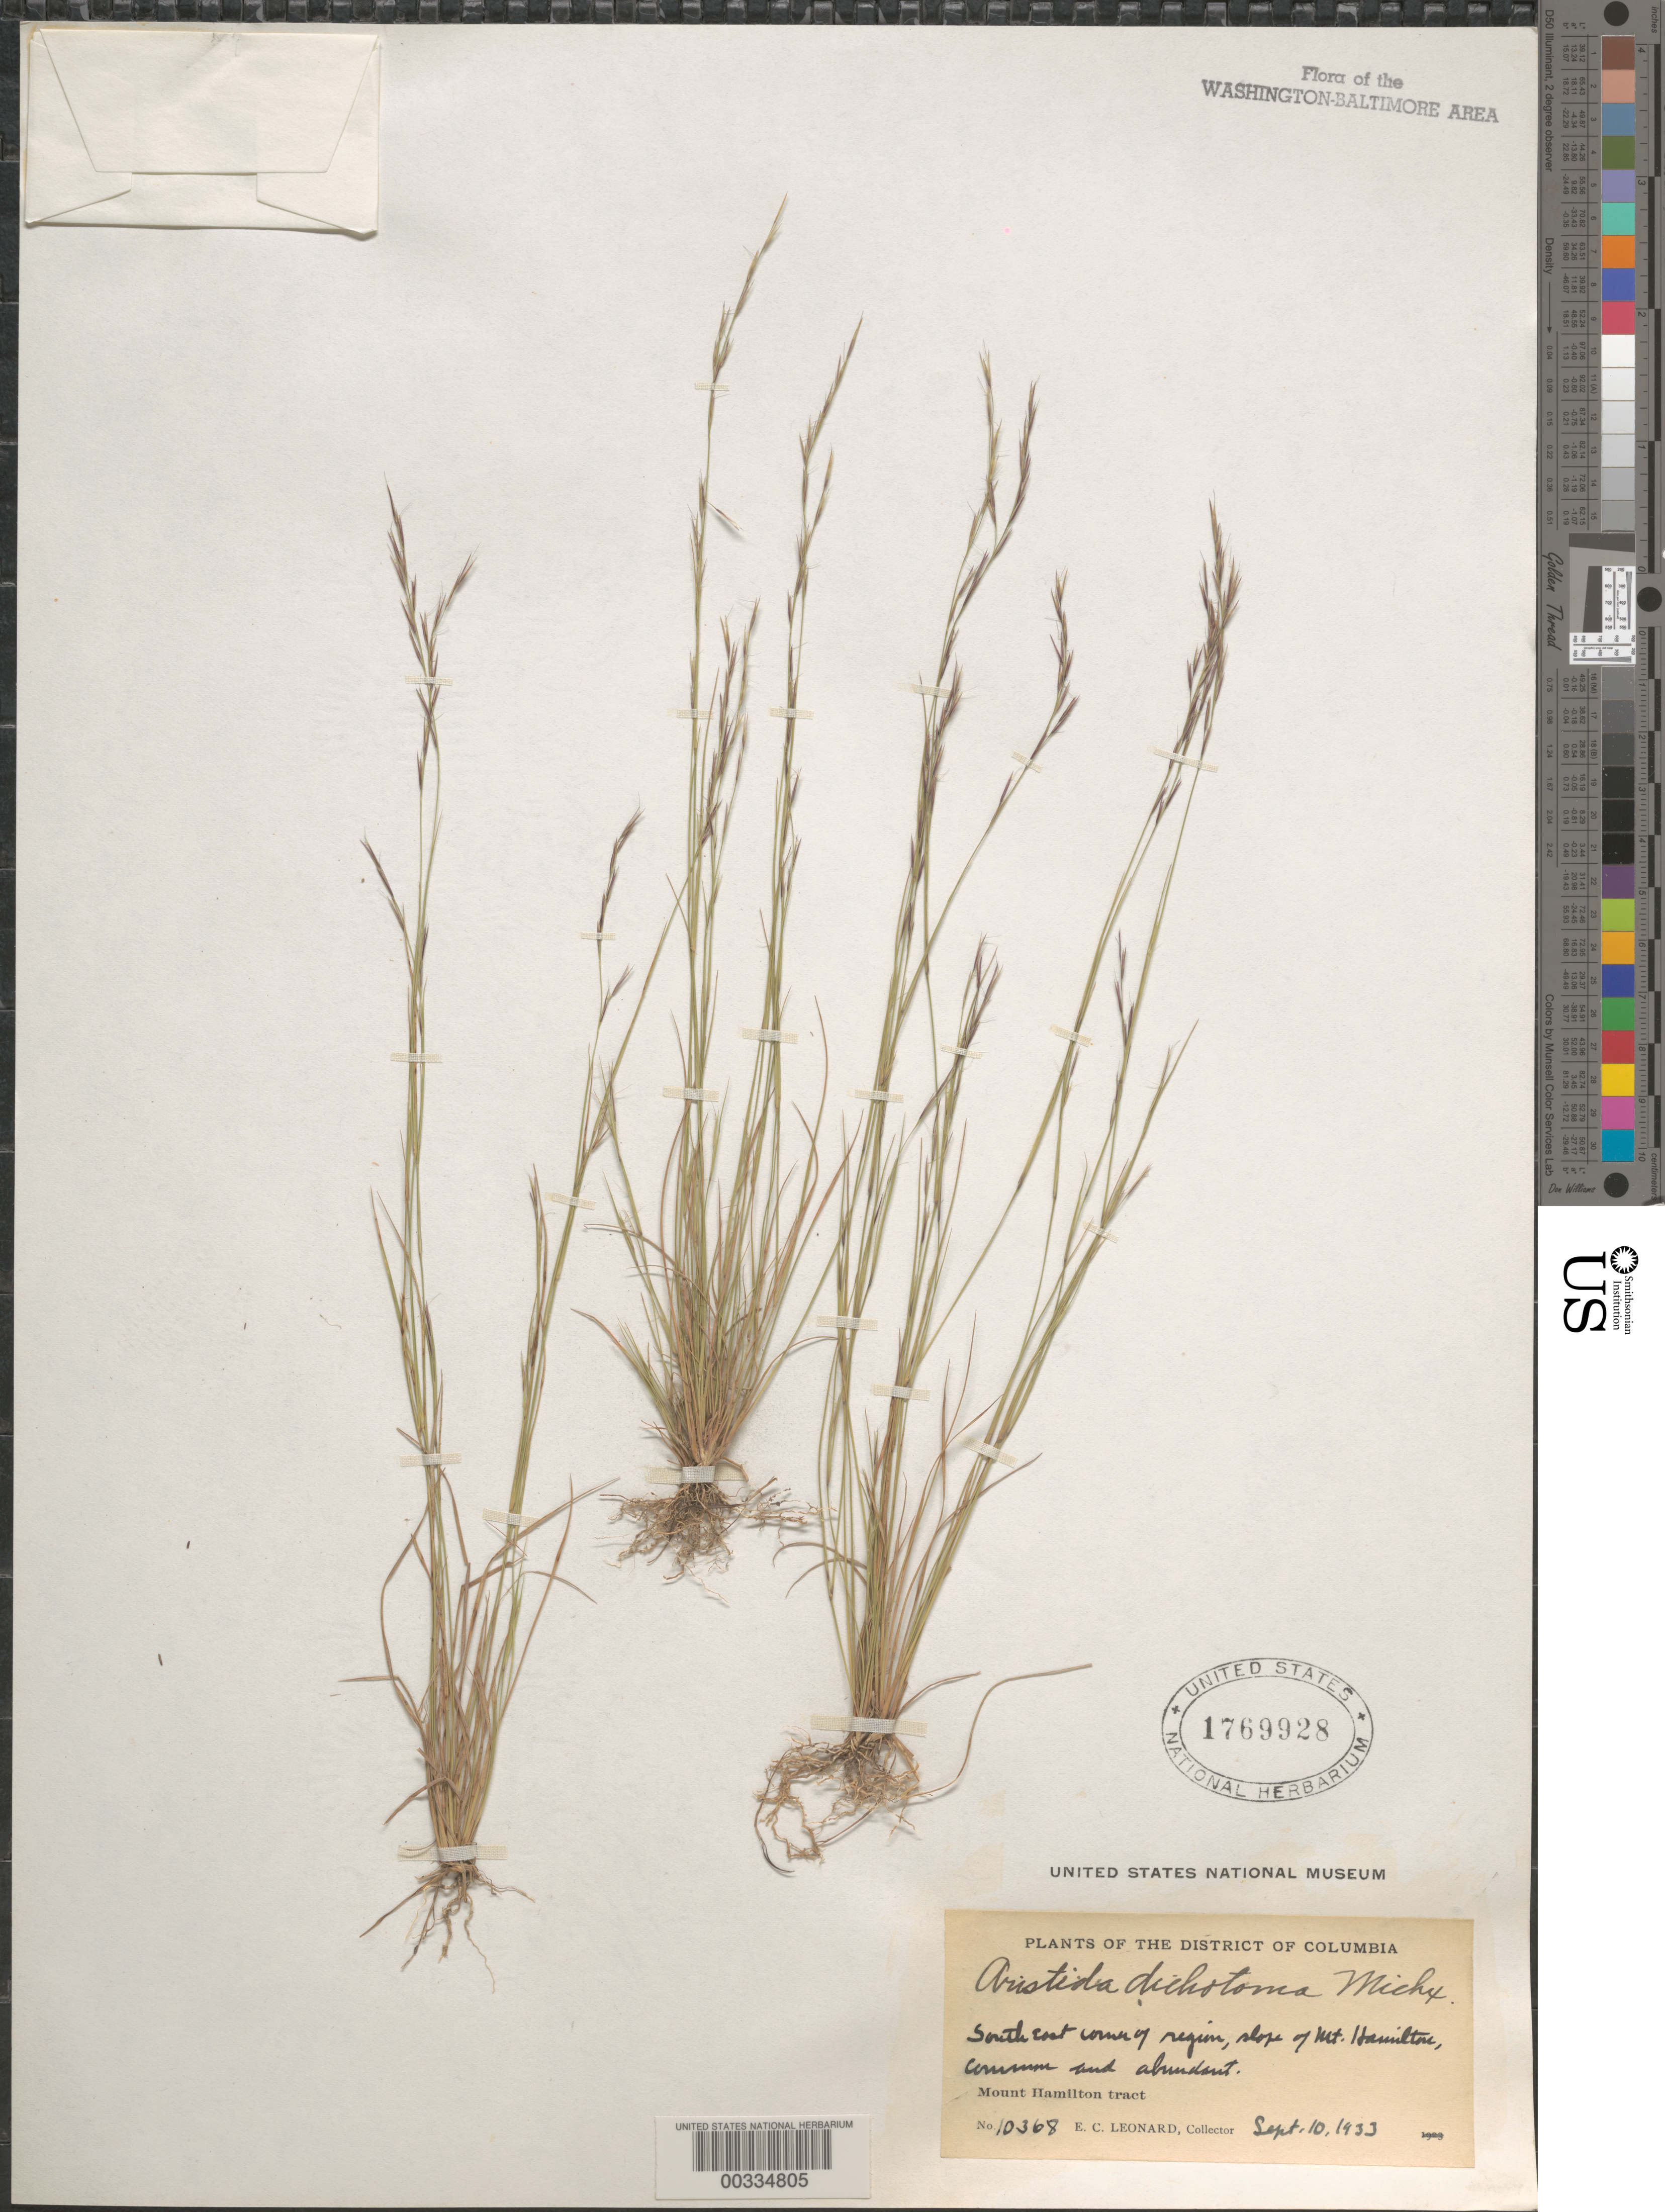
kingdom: Plantae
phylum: Tracheophyta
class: Liliopsida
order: Poales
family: Poaceae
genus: Aristida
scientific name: Aristida dichotoma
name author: Michx.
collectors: E. C. Leonard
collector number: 10368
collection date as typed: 10 Sep 1933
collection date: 1933-09-10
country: United States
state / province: District of Columbia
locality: Mount Hamilton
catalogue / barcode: US 1769928